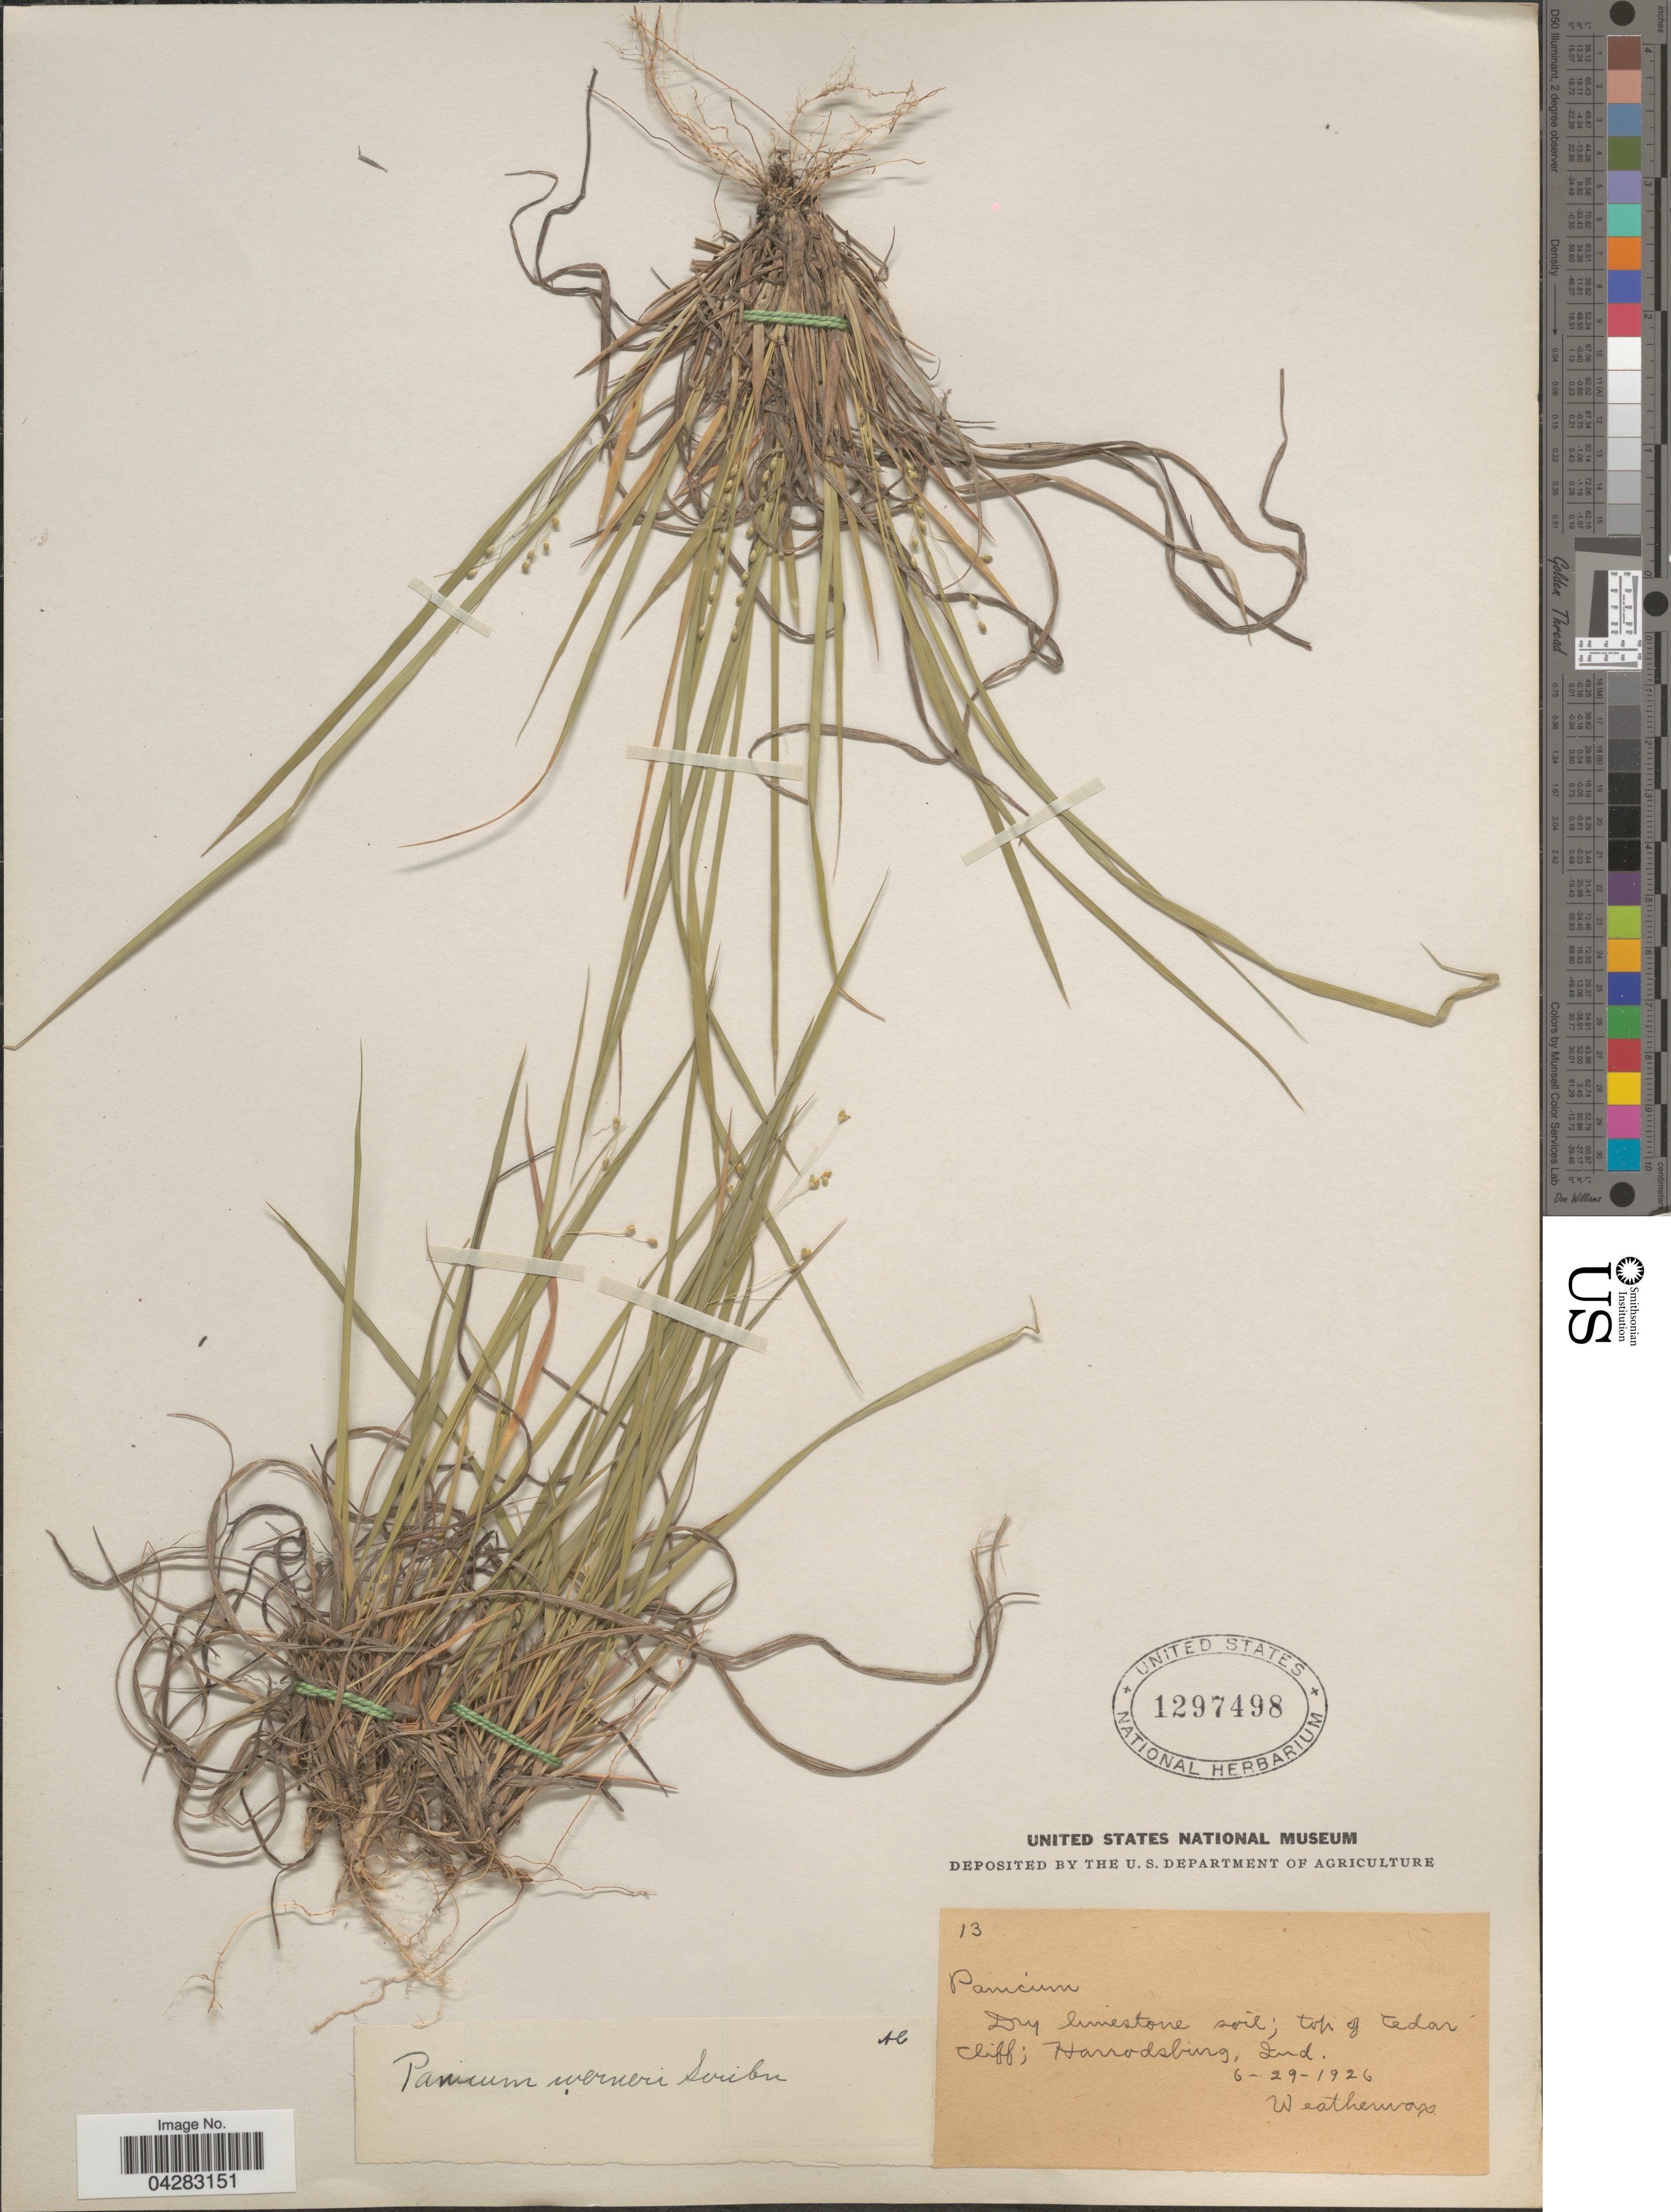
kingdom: Plantae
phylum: Tracheophyta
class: Liliopsida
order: Poales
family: Poaceae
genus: Dichanthelium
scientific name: Dichanthelium linearifolium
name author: (Scribn.) Gould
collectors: -. Weatherwax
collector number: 13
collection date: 1926-06-29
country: United States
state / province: Indiana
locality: Dry limestone soil; top of Cedar Cliff; Harrodsburg.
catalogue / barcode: US 1297498